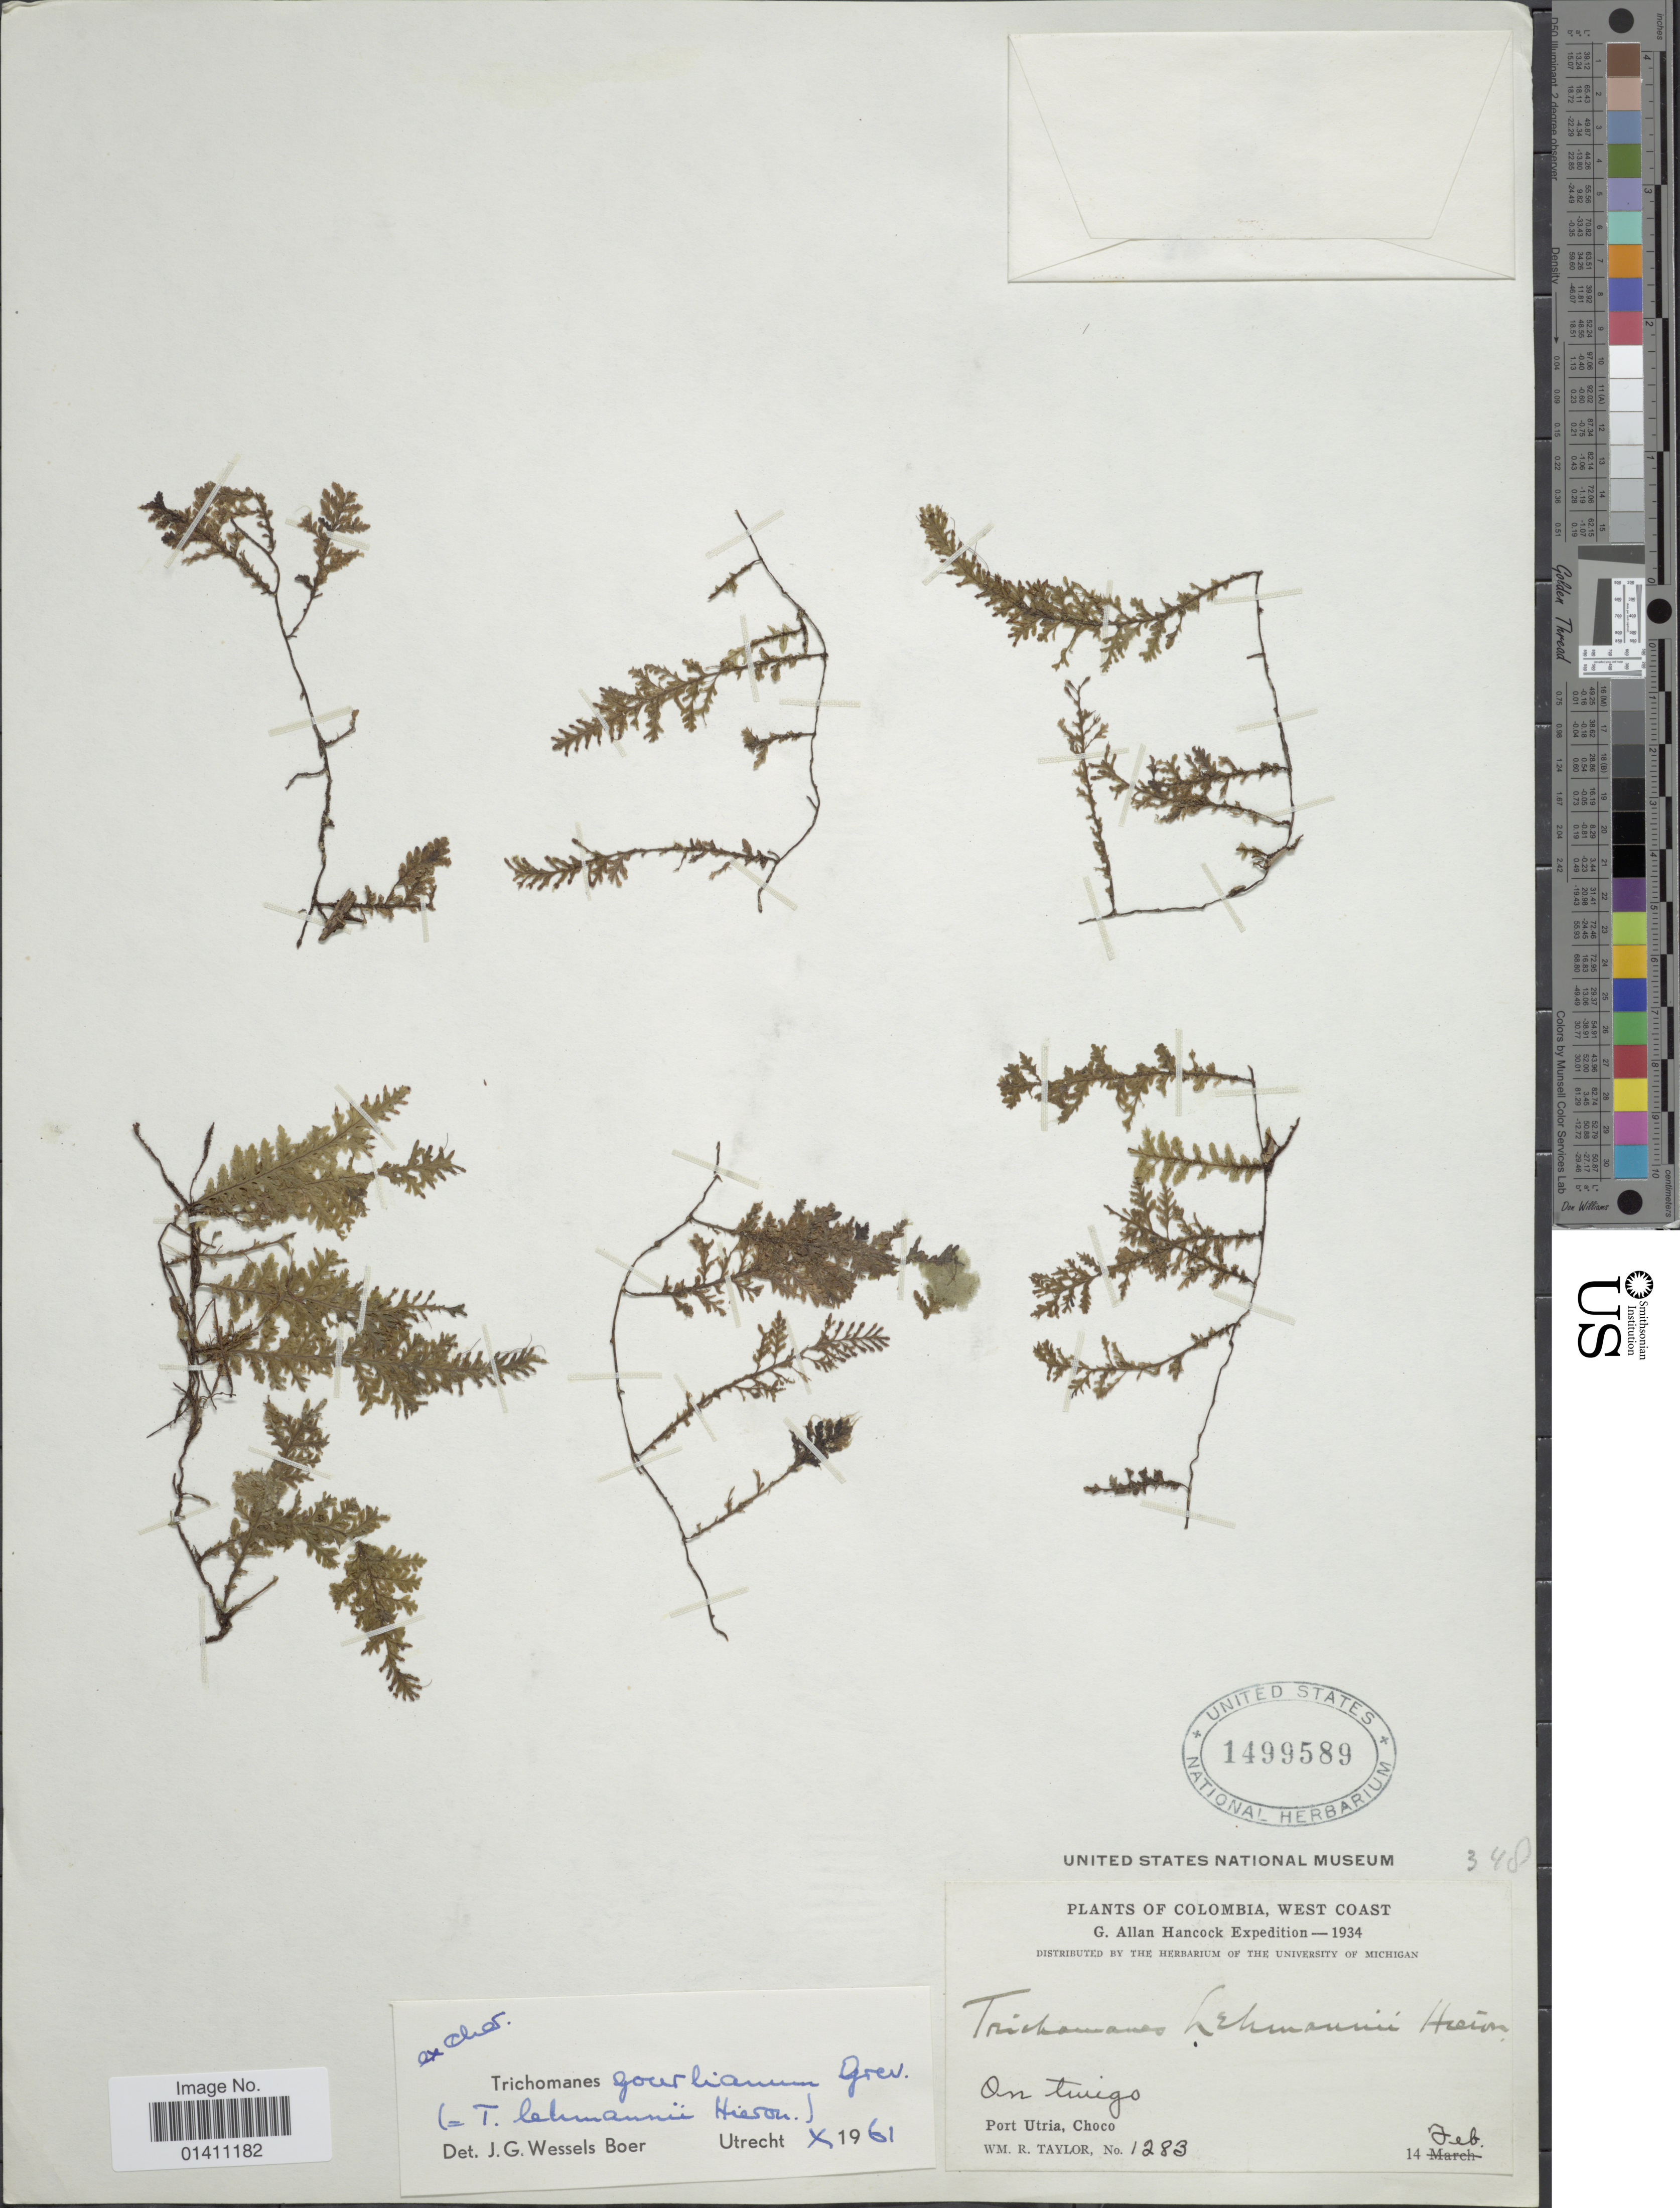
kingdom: Plantae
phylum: Tracheophyta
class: Polypodiopsida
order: Hymenophyllales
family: Hymenophyllaceae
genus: Didymoglossum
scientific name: Didymoglossum gourlianum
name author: (Grev. ex J. Sm.) Pic. Serm.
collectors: W. R. Taylor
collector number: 1283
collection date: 1934-02-14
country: Colombia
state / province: Chocó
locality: Port Utria. West Coast.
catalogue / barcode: US 1499589